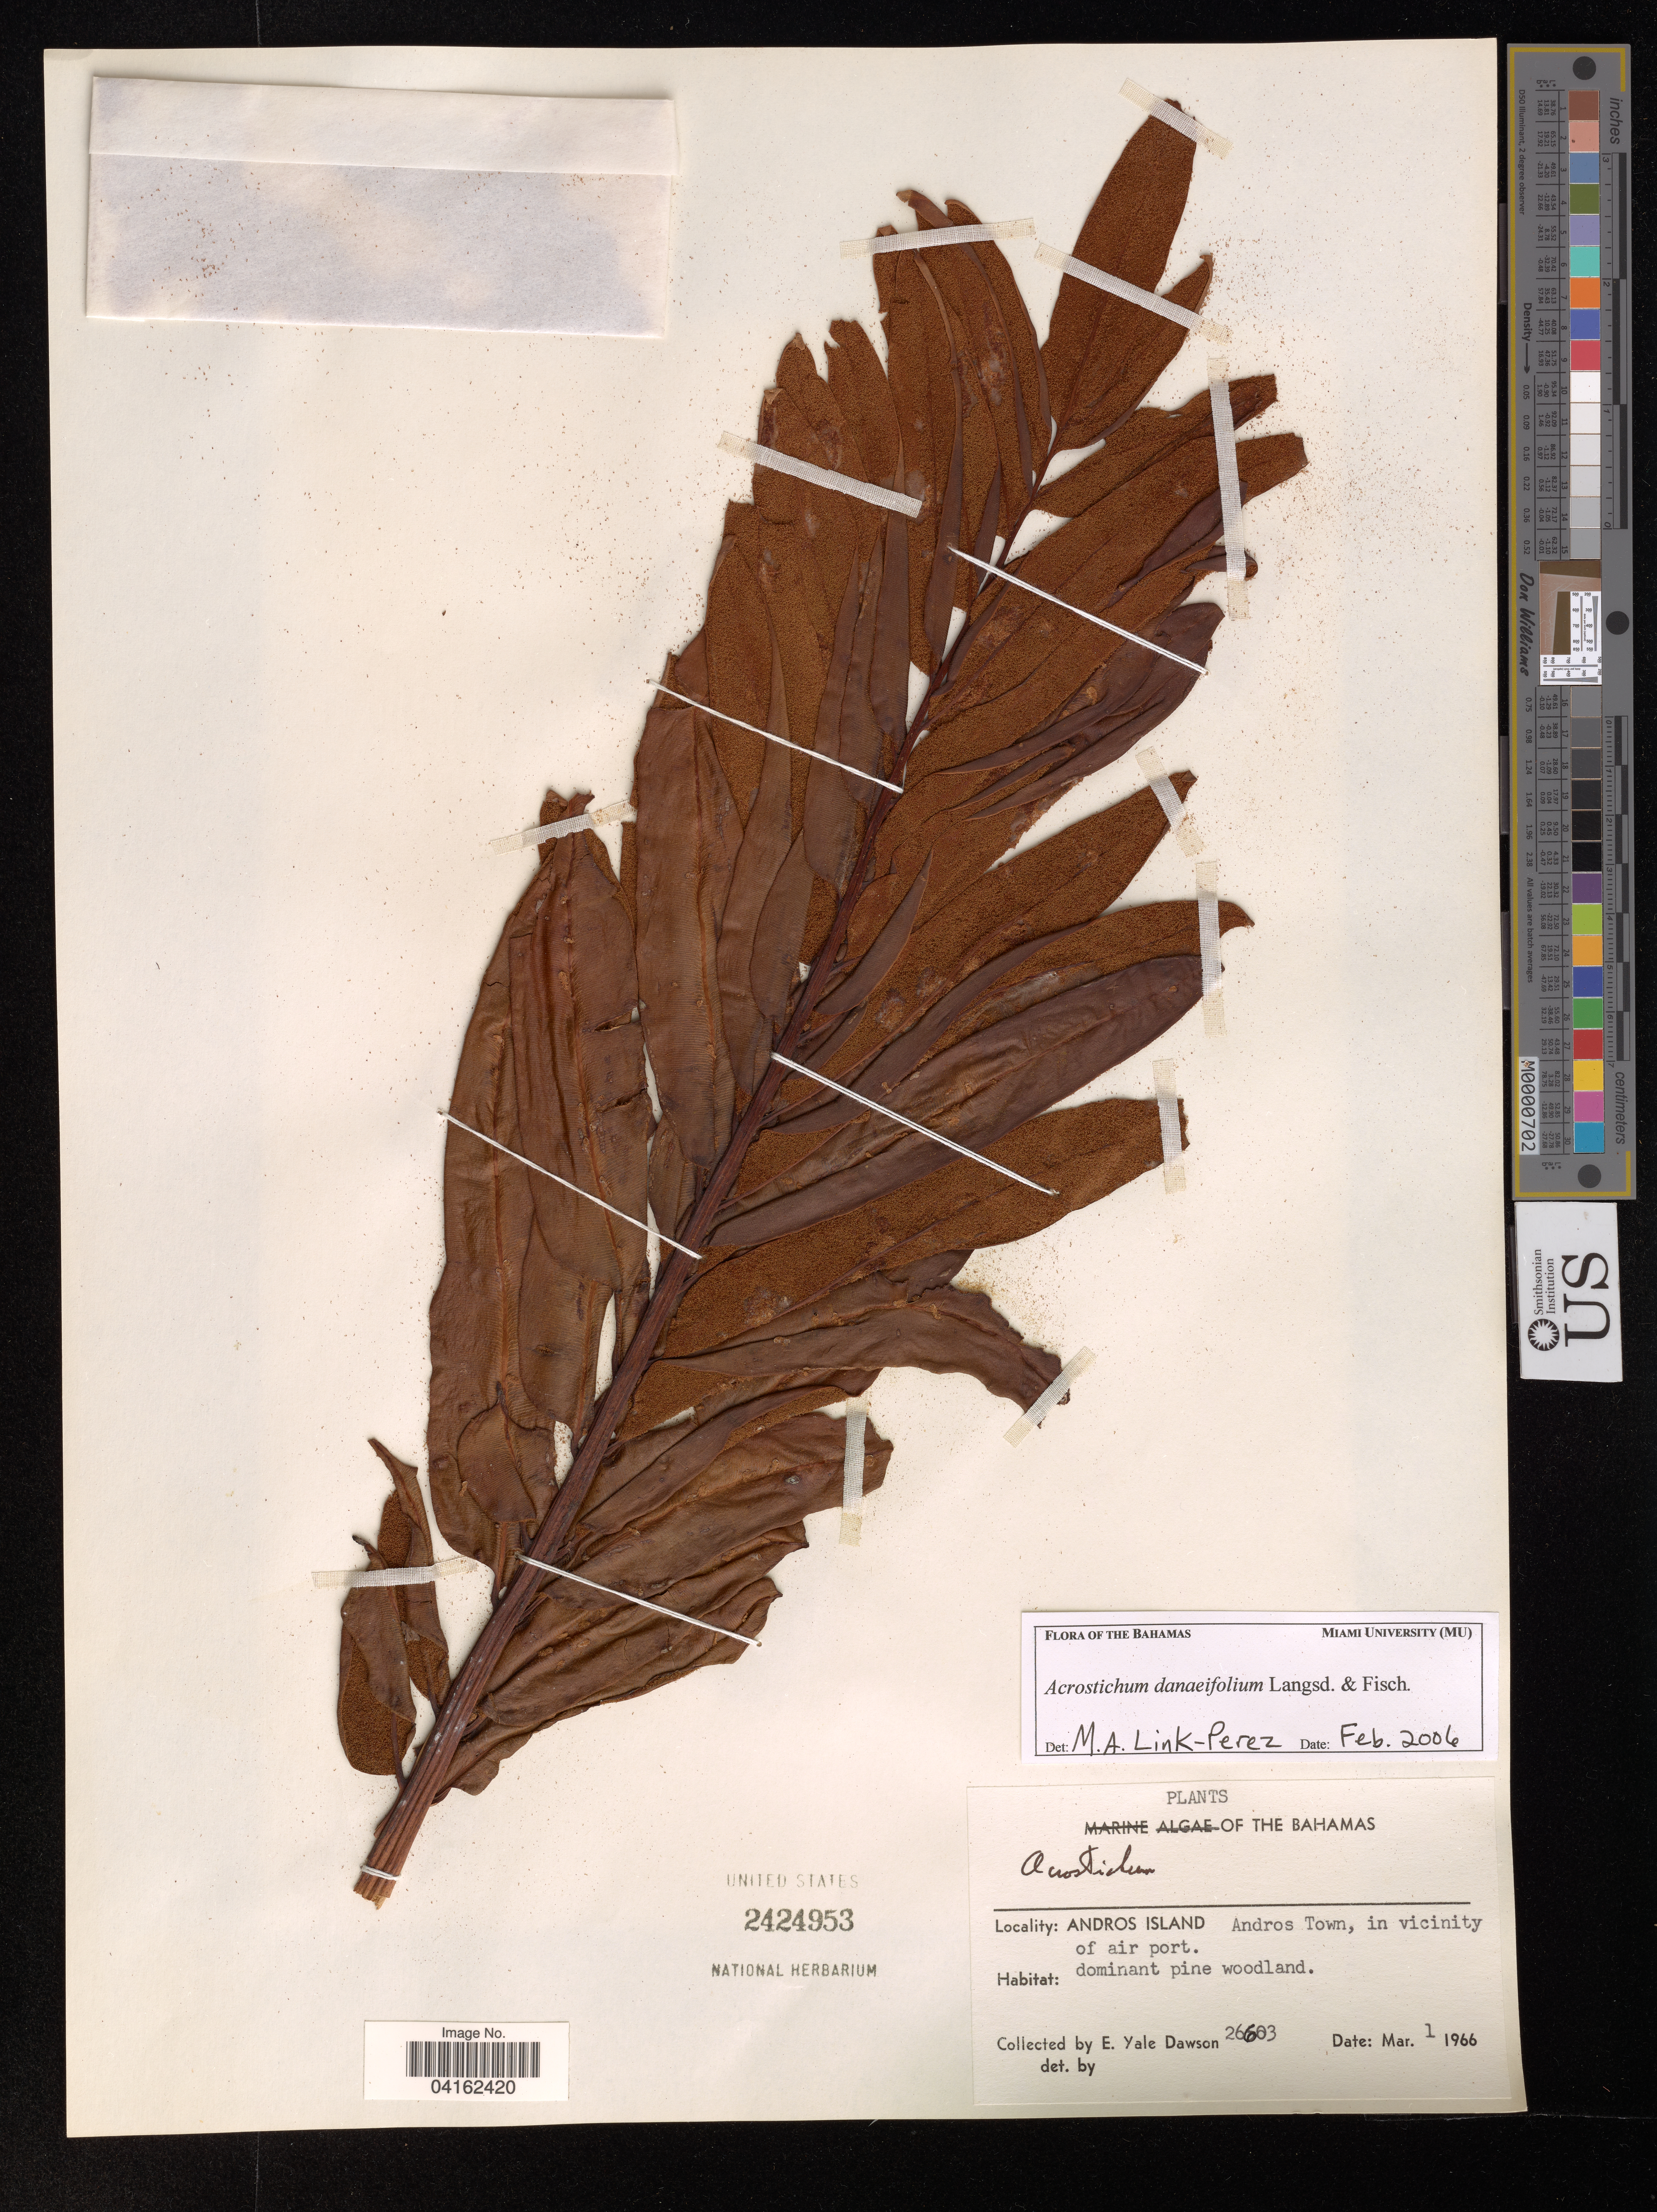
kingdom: Plantae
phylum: Tracheophyta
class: Polypodiopsida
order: Polypodiales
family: Pteridaceae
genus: Acrostichum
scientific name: Acrostichum danaeifolium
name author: Langsd. & Fisch.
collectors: E. Y. Dawson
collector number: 26603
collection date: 1966-03-01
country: Bahamas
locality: Andros Island Andros Town, in vicinity of air port.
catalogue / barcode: US 2424953